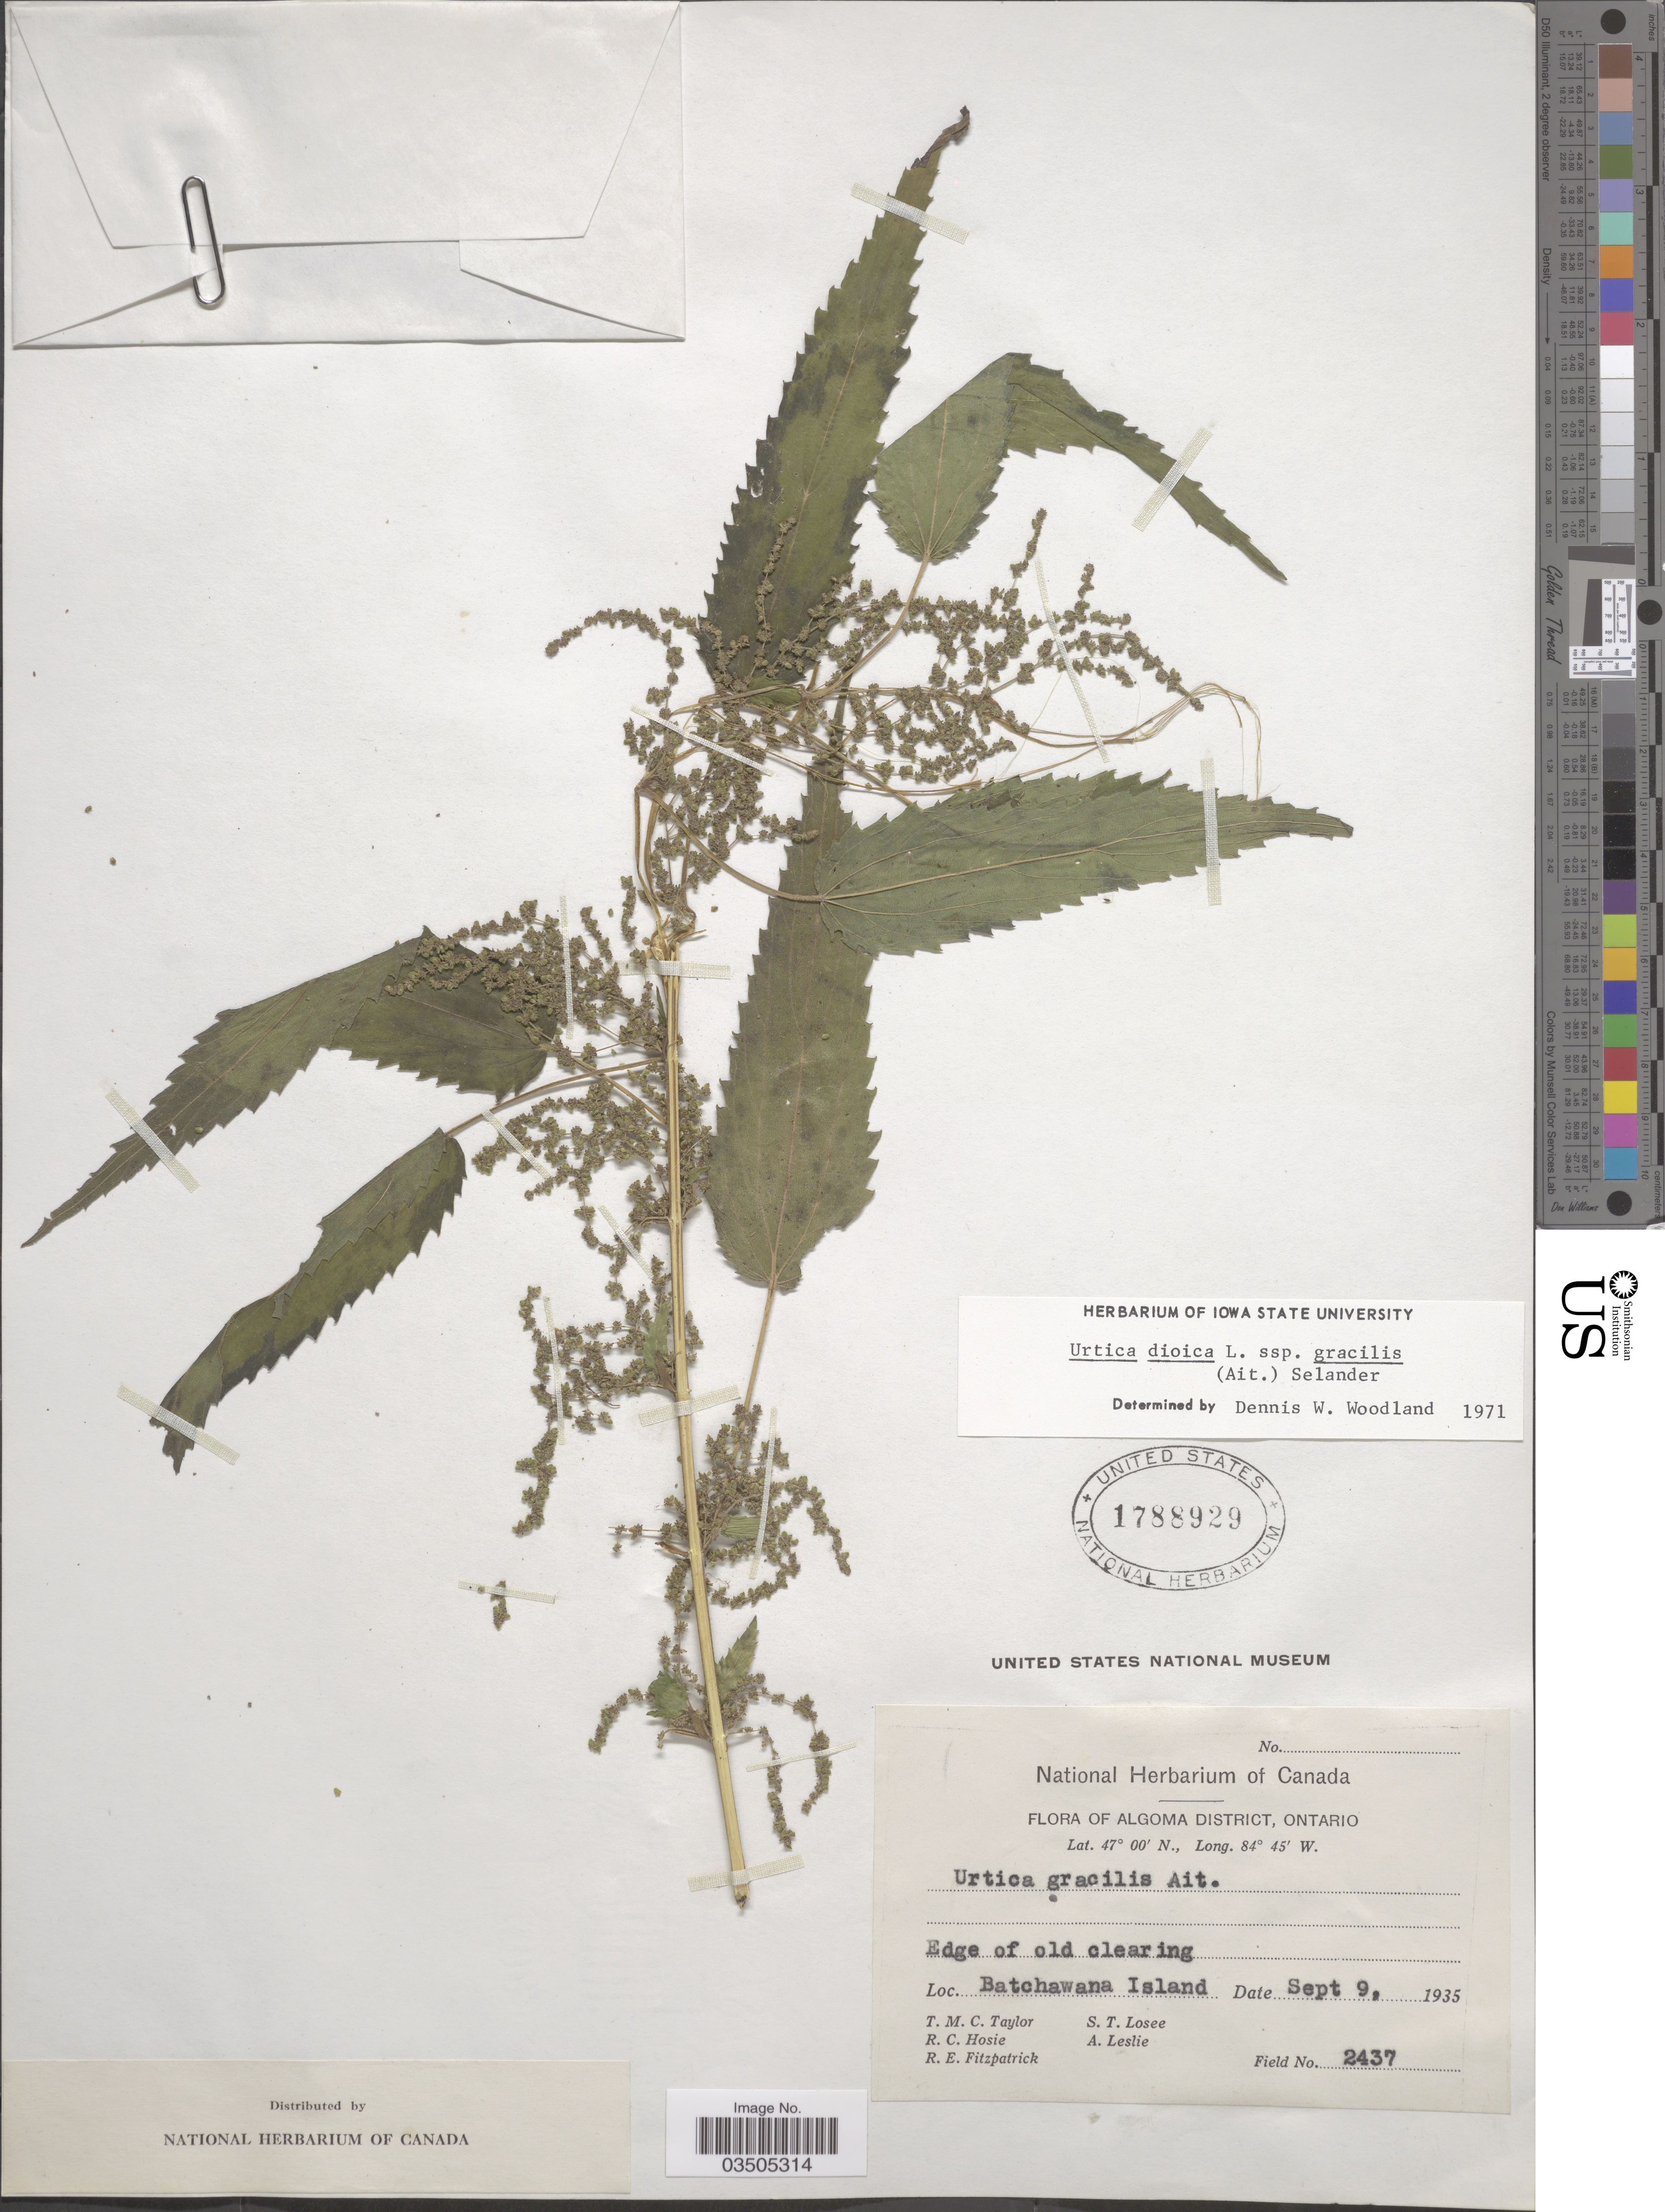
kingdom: Plantae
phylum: Tracheophyta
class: Magnoliopsida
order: Rosales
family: Urticaceae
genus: Urtica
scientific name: Urtica dioica subsp. gracilis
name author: L.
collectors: T. M. C. Taylor, R. Hosie, R. Fitzpatrick, S. Losee & A. Leslie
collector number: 2437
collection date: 1935-09-09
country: Canada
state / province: Ontario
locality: Algoma District. Batchawana Island.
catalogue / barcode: US 1788929